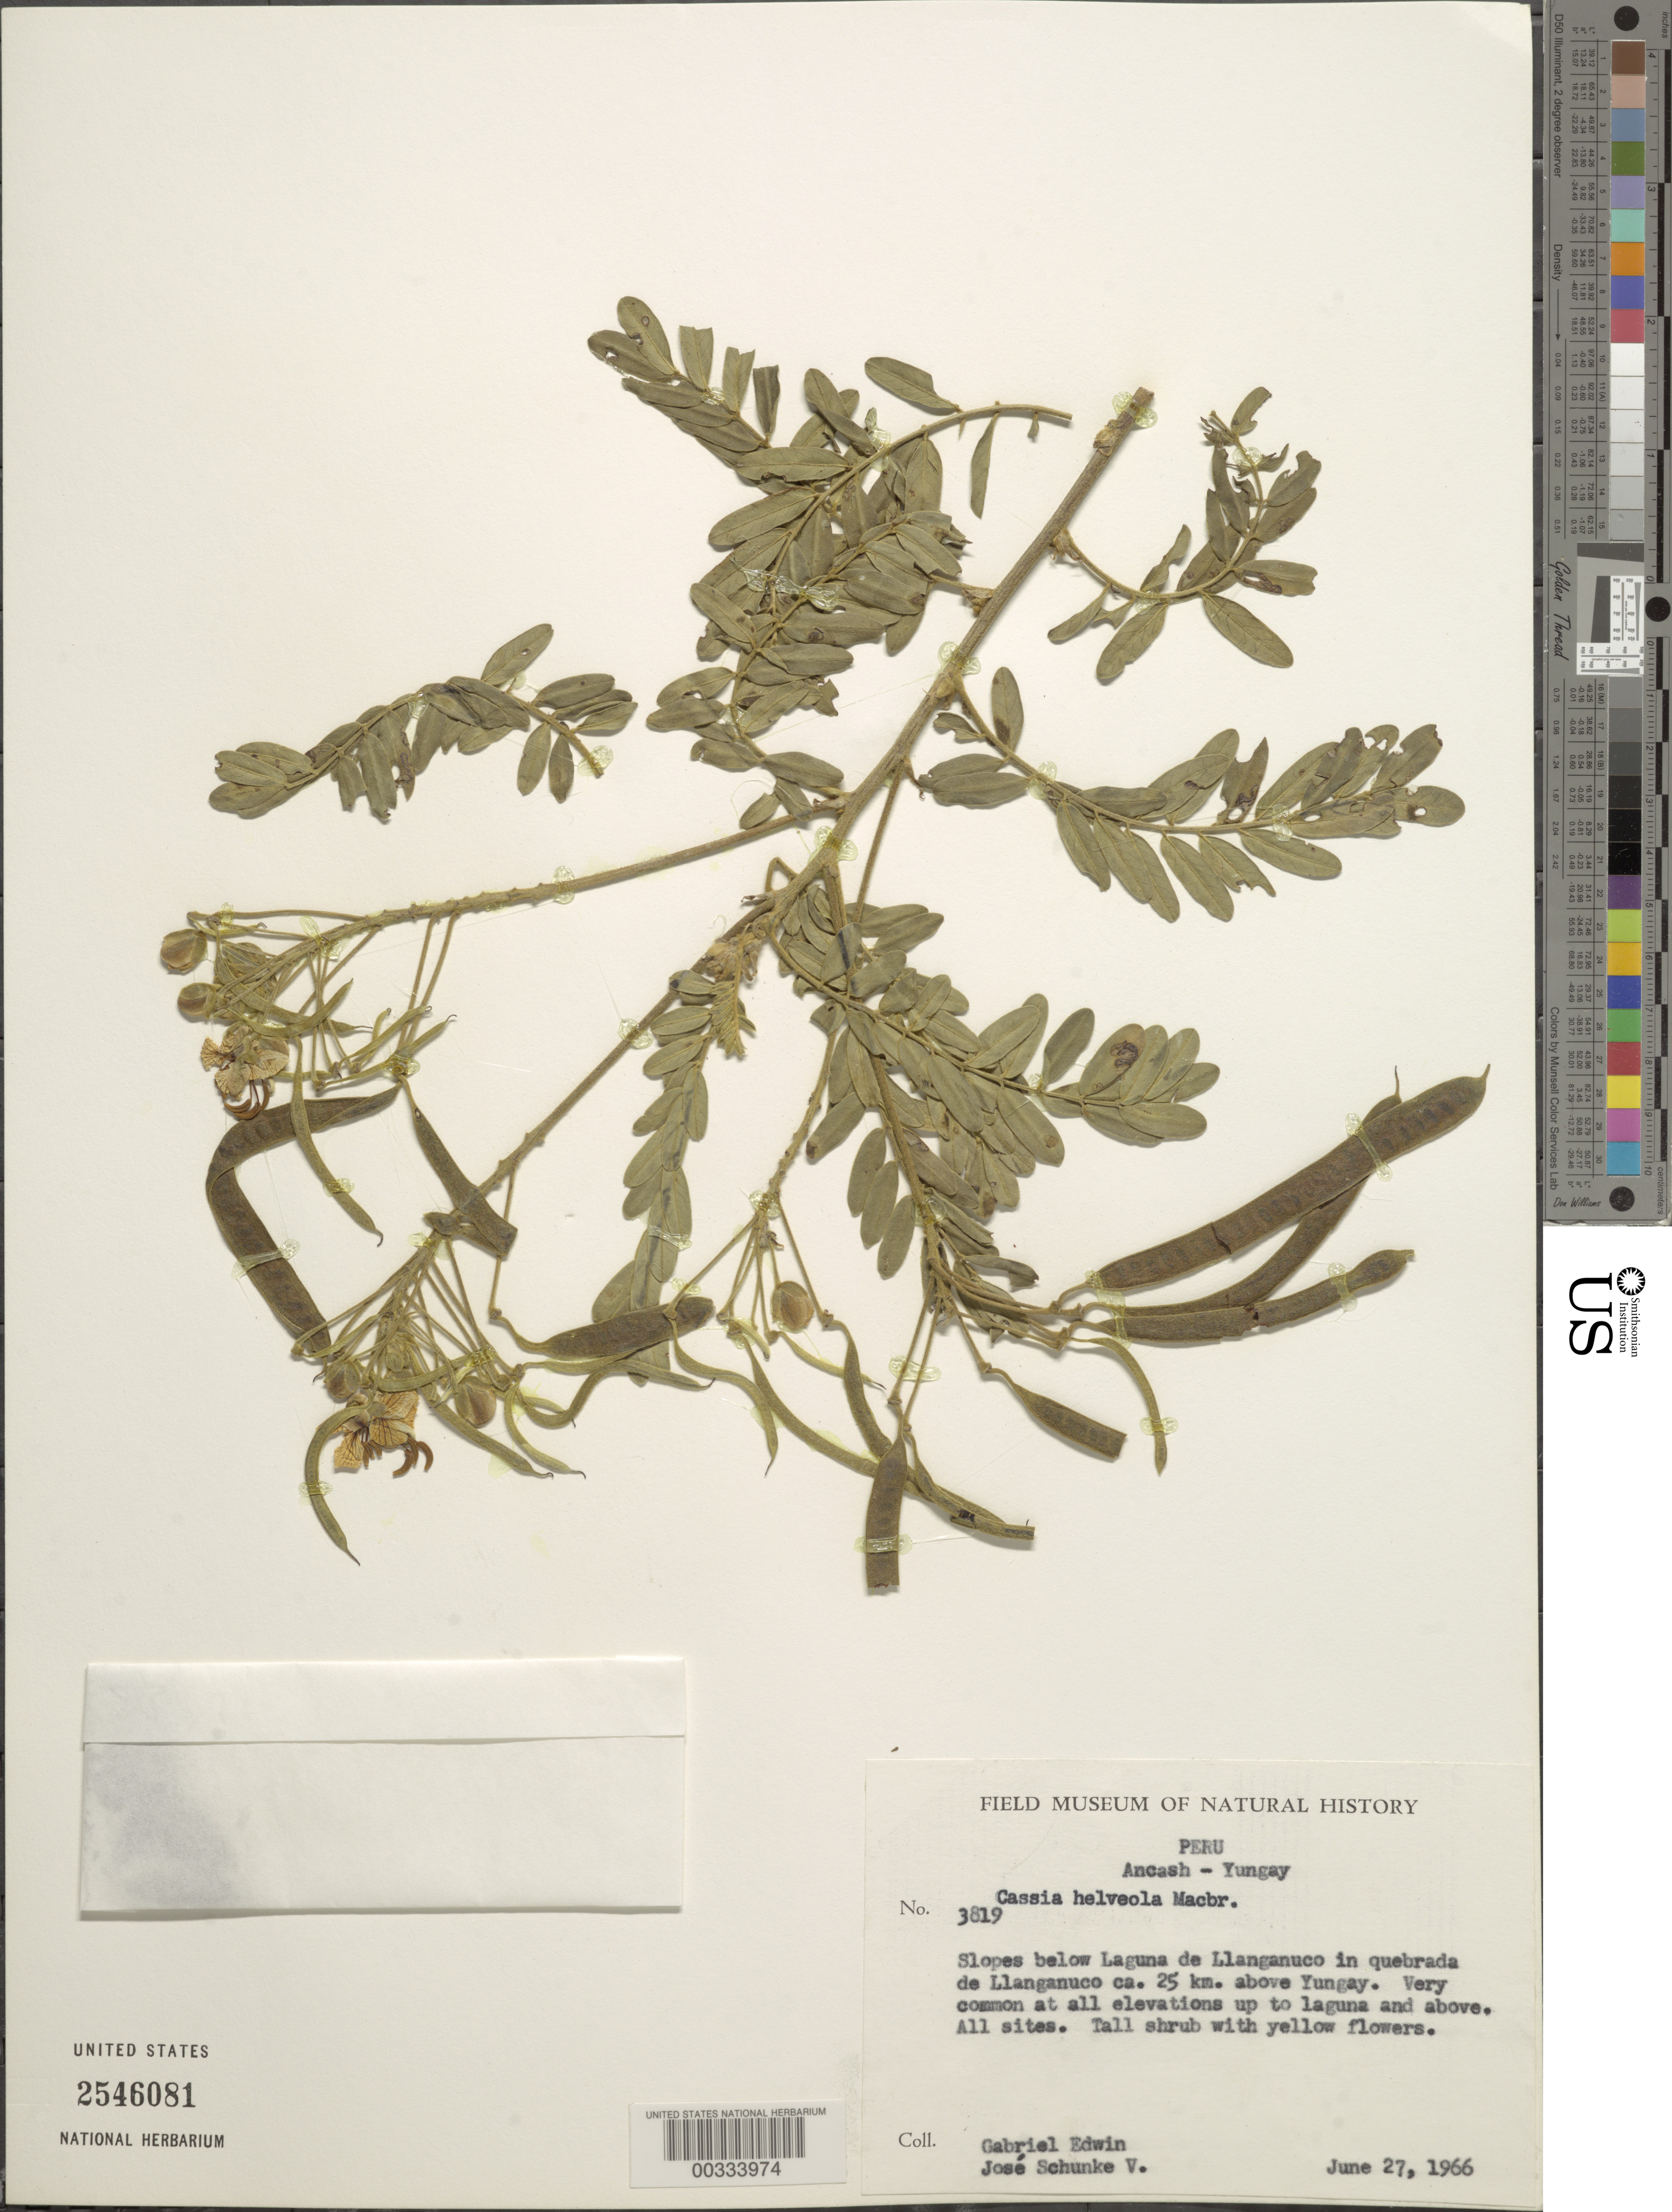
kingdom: Plantae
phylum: Tracheophyta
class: Magnoliopsida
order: Fabales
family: Fabaceae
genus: Senna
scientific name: Senna birostris var. helveola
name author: (J.F. Macbr.) H.S. Irwin & Barneby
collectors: G. Edwin & J. M. Schunke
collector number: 3819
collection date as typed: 27 Jun 1966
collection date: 1966-06-27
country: Peru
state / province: Ancash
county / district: Yungay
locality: below Laguna de Llanganuco in Quebrada de Llanganuco, ca. [?] above Yungay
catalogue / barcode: US 2546081